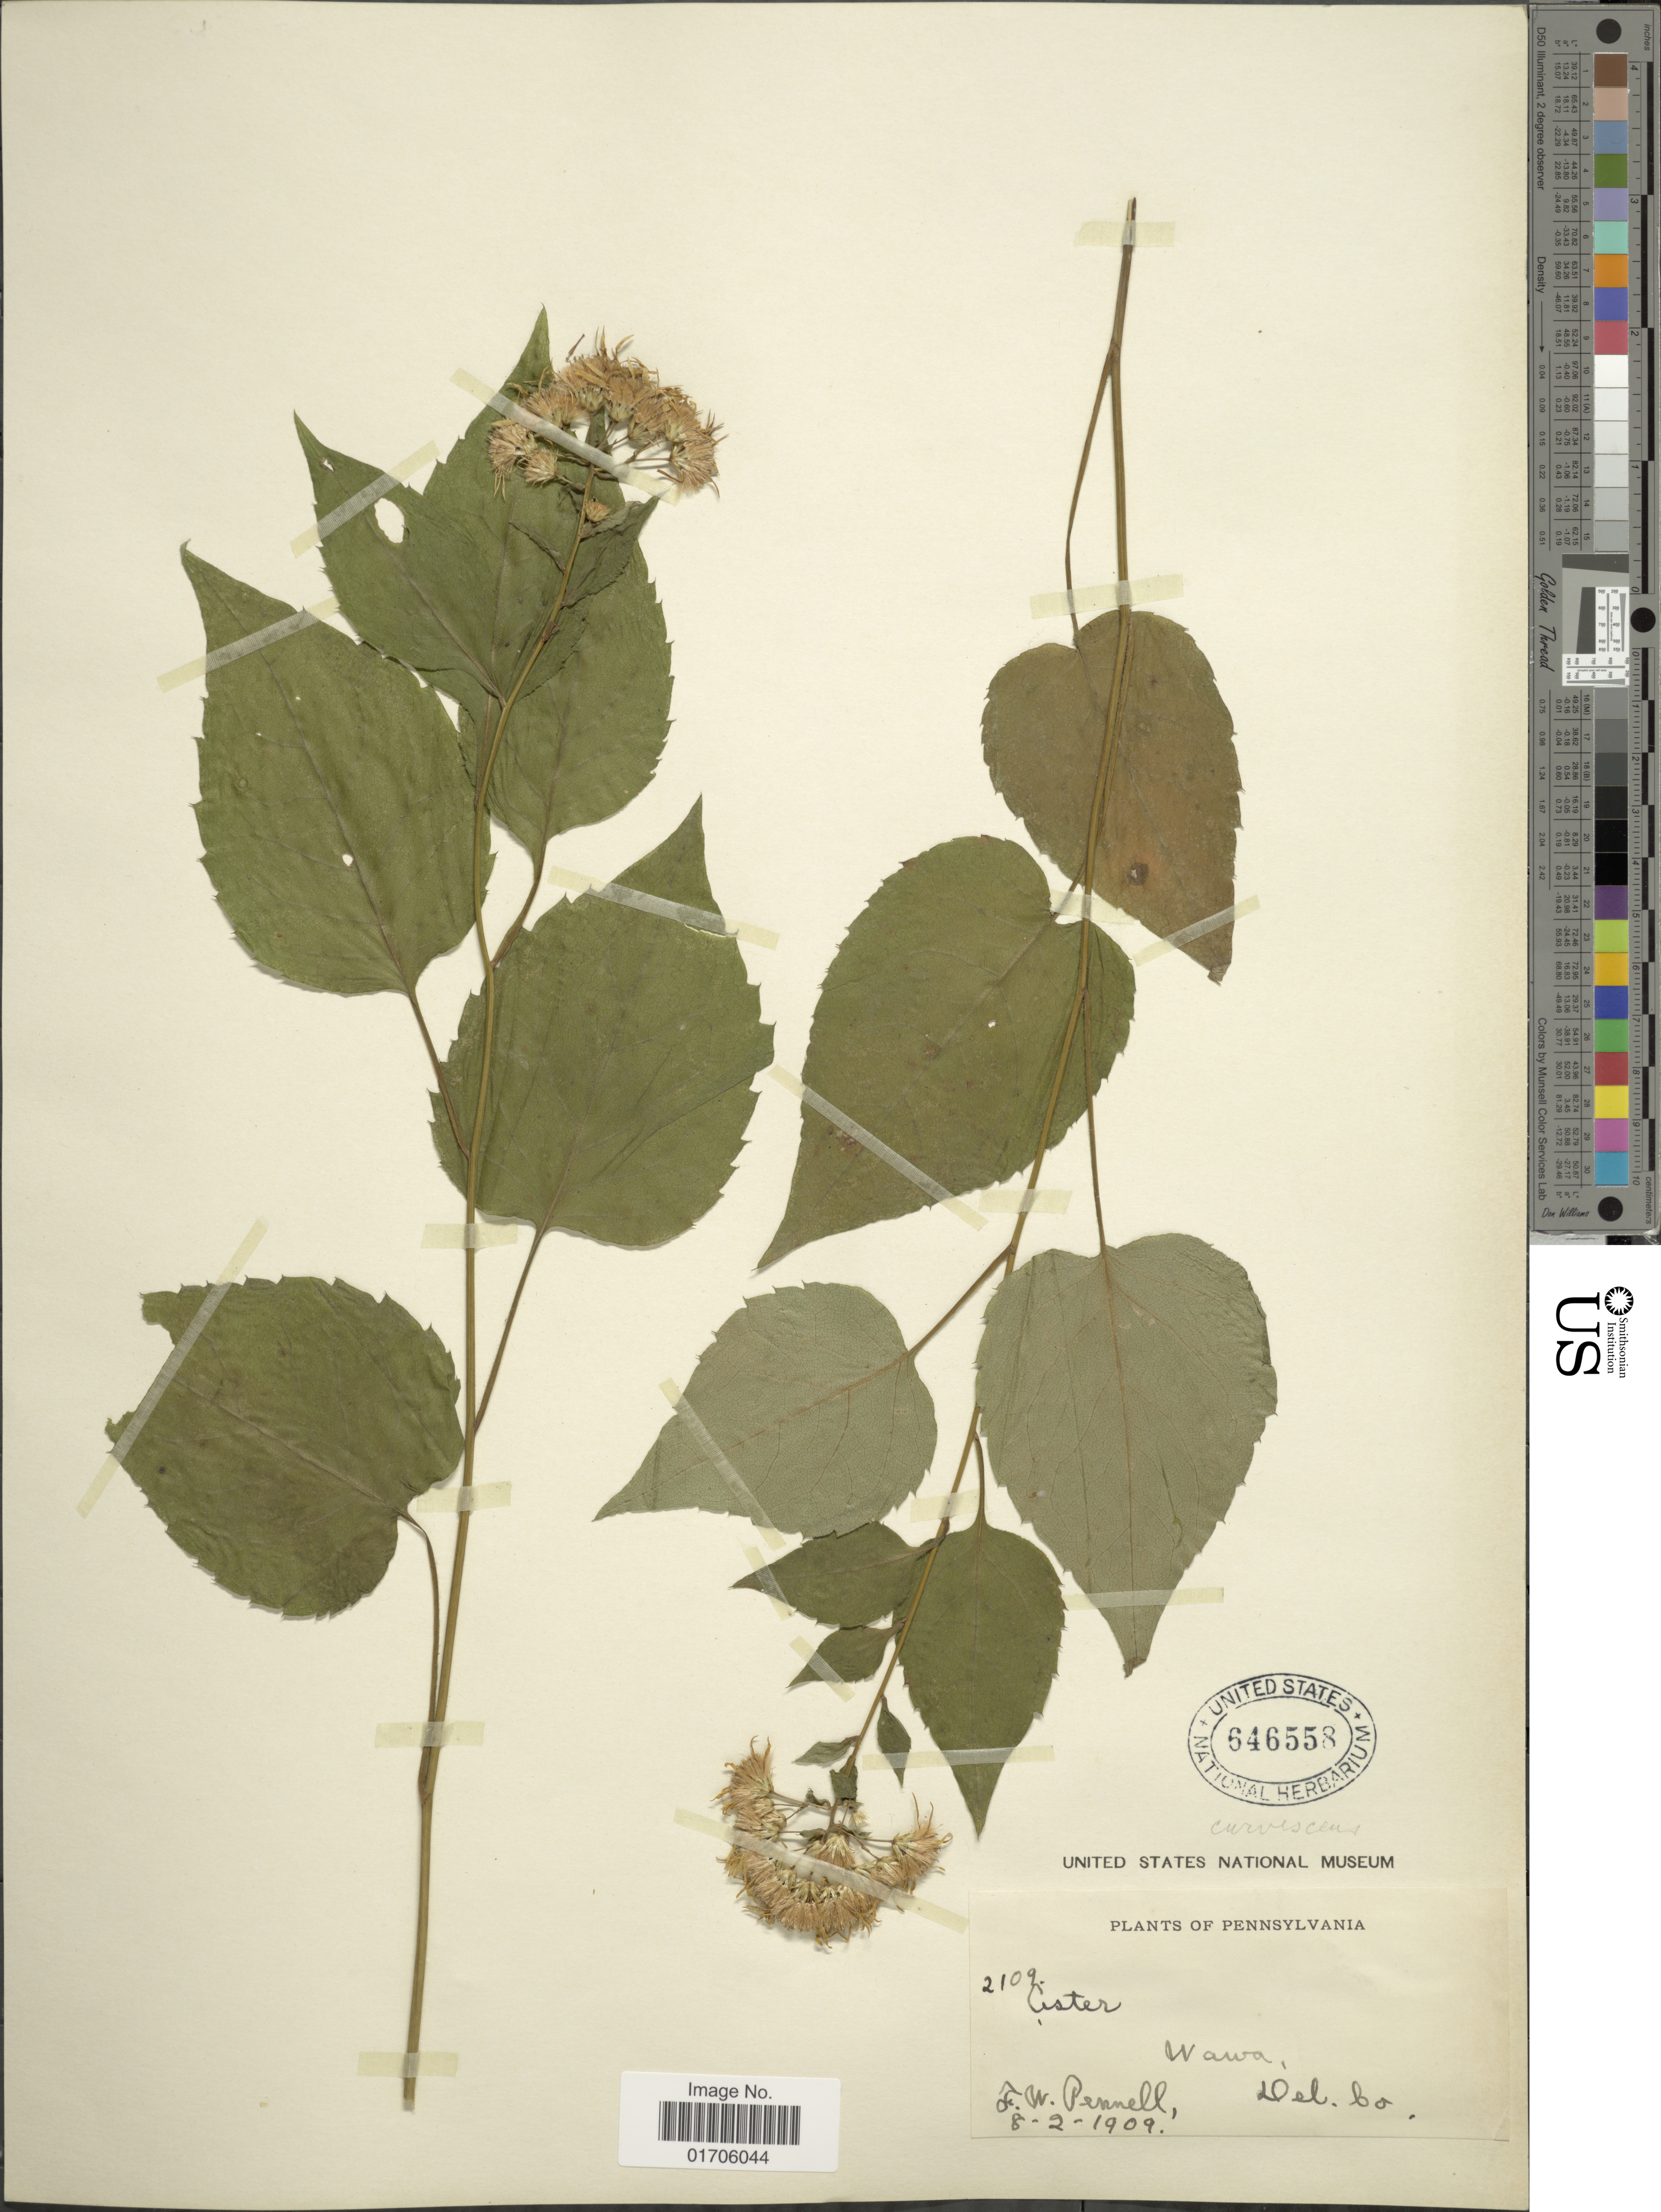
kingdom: Plantae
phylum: Tracheophyta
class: Magnoliopsida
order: Asterales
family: Asteraceae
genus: Aster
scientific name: Aster curvescens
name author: E.S. Burgess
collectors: F. W. Pennell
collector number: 2109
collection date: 1909-08-02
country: United States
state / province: Pennsylvania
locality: Pennsylvania. Wawa, Del. Co.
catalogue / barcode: US 646558